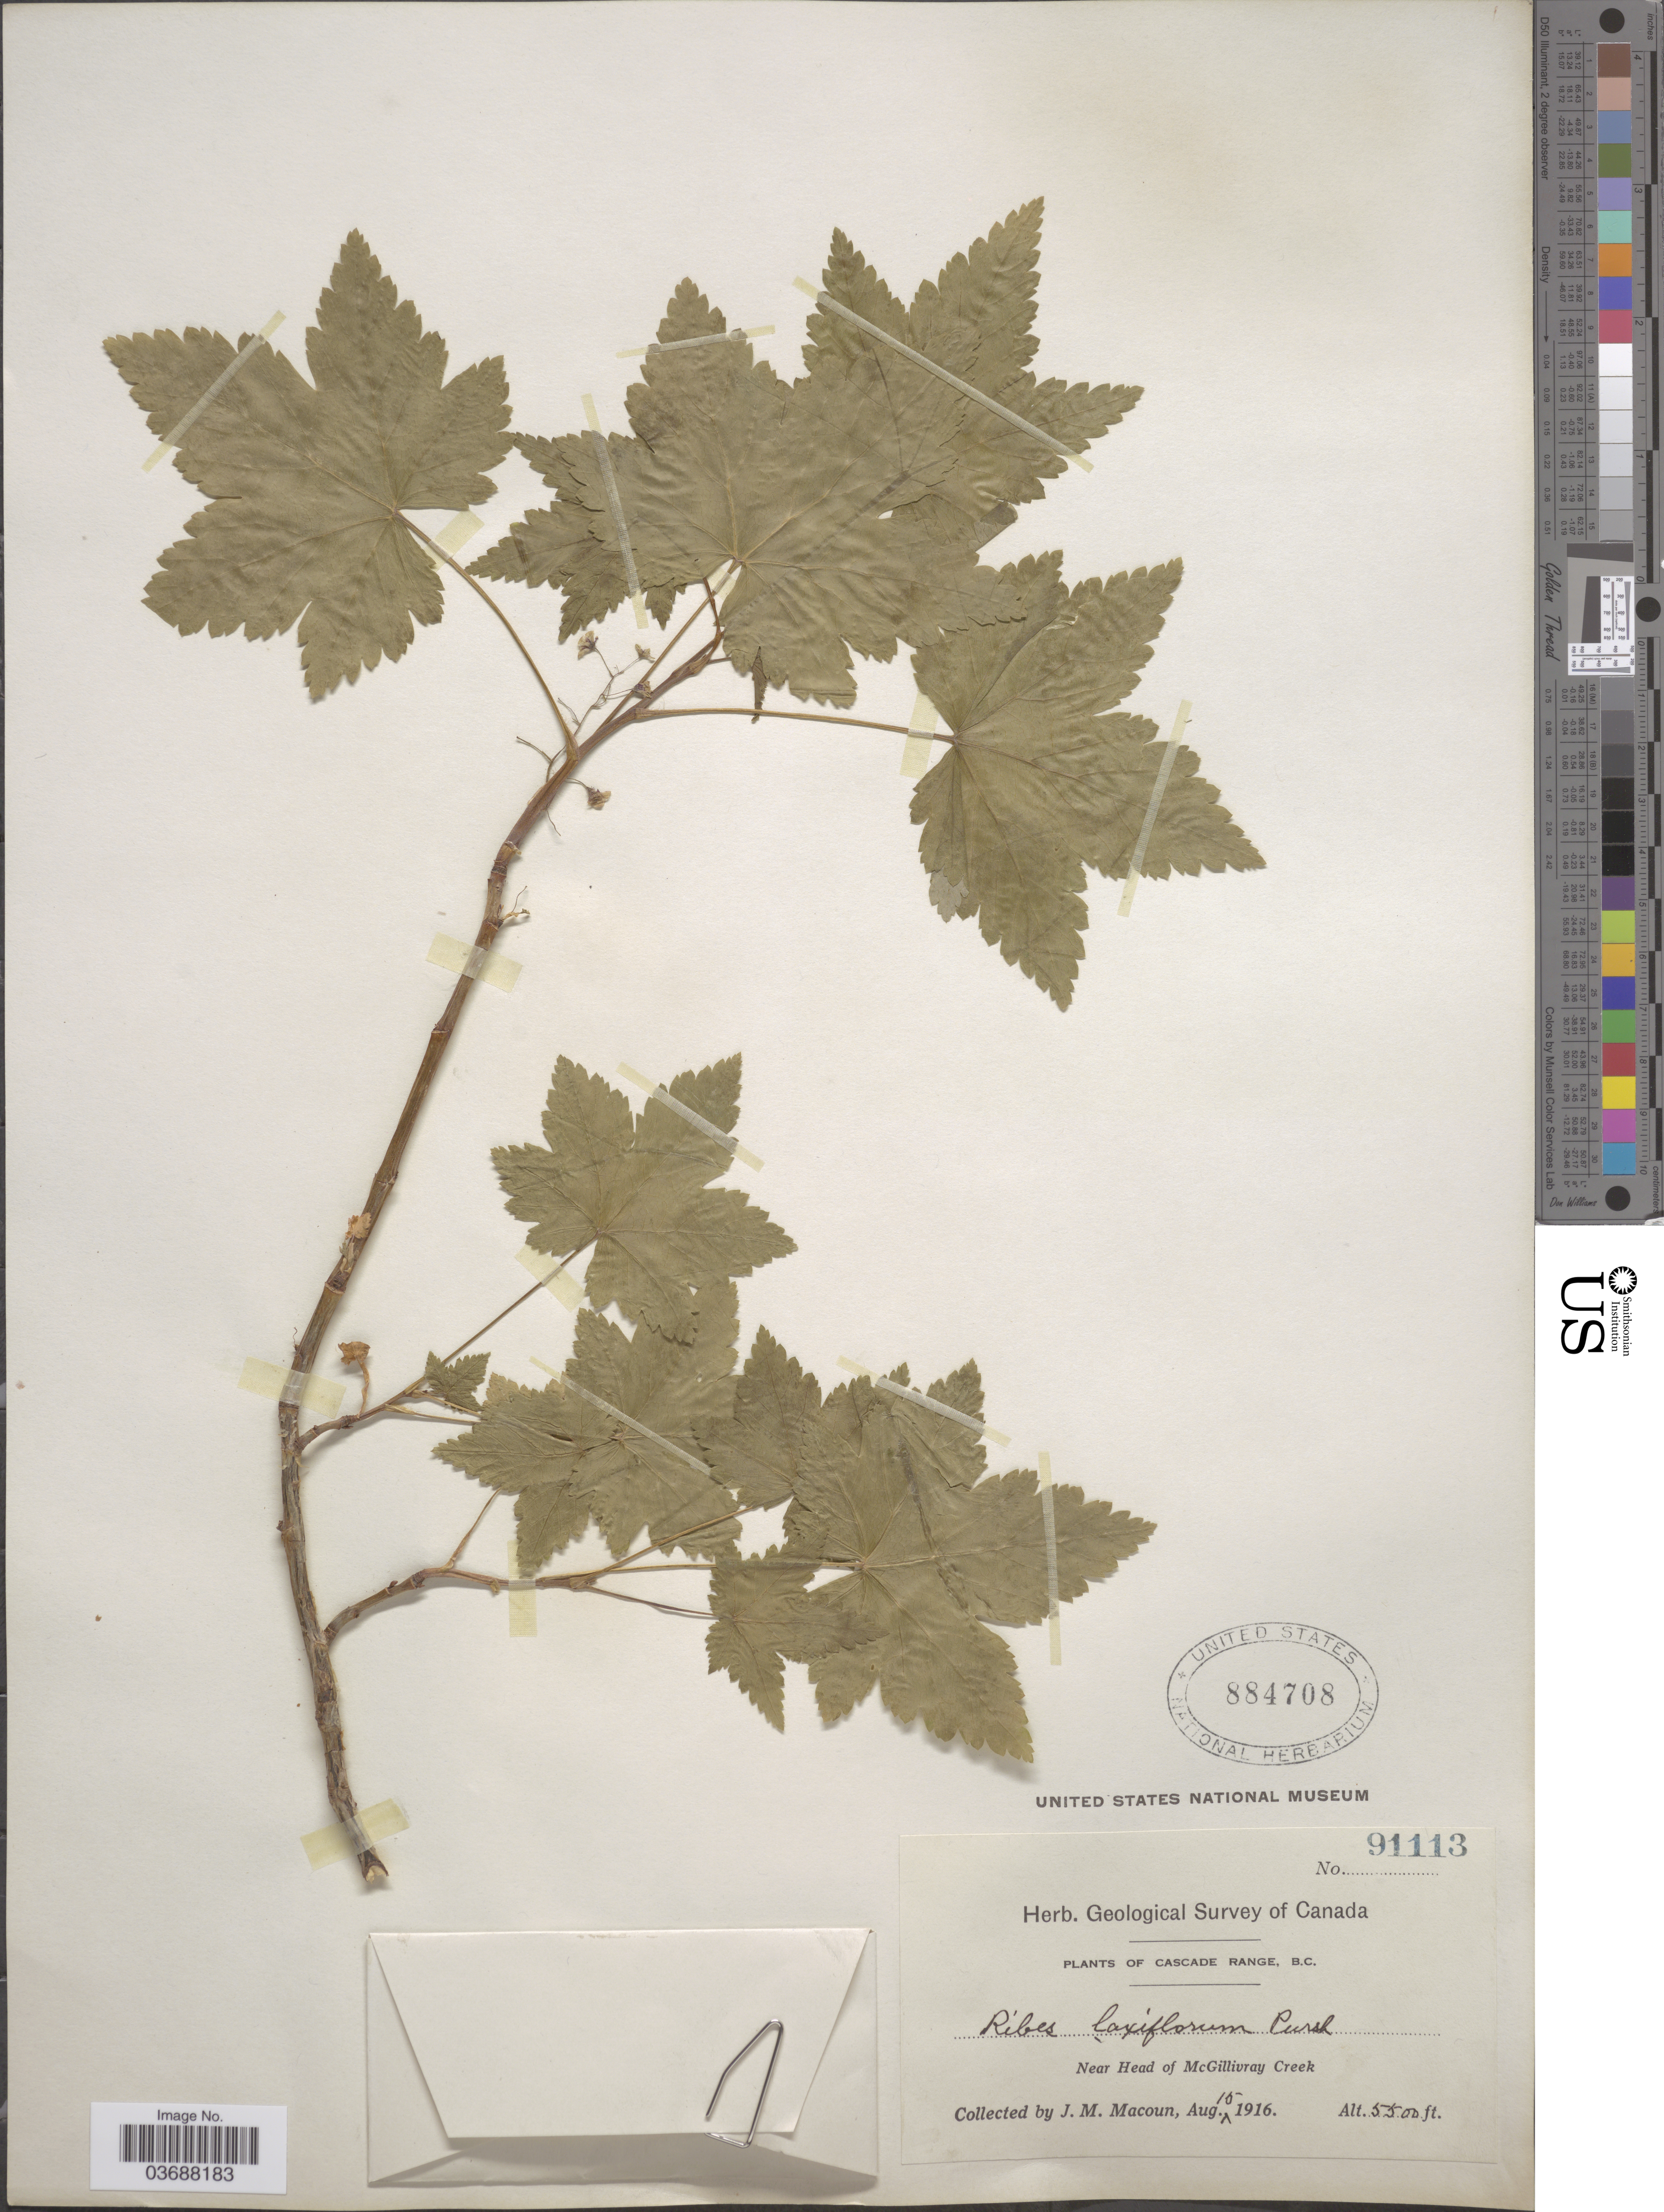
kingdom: Plantae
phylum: Tracheophyta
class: Magnoliopsida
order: Saxifragales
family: Grossulariaceae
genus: Ribes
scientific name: Ribes laxiflorum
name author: Pursh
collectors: J. M. Macoun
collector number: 91113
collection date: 1916-08-15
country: Canada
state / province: British Columbia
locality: Cascade Range. Near Head of McGillivray Creek.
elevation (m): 1676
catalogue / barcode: US 884708